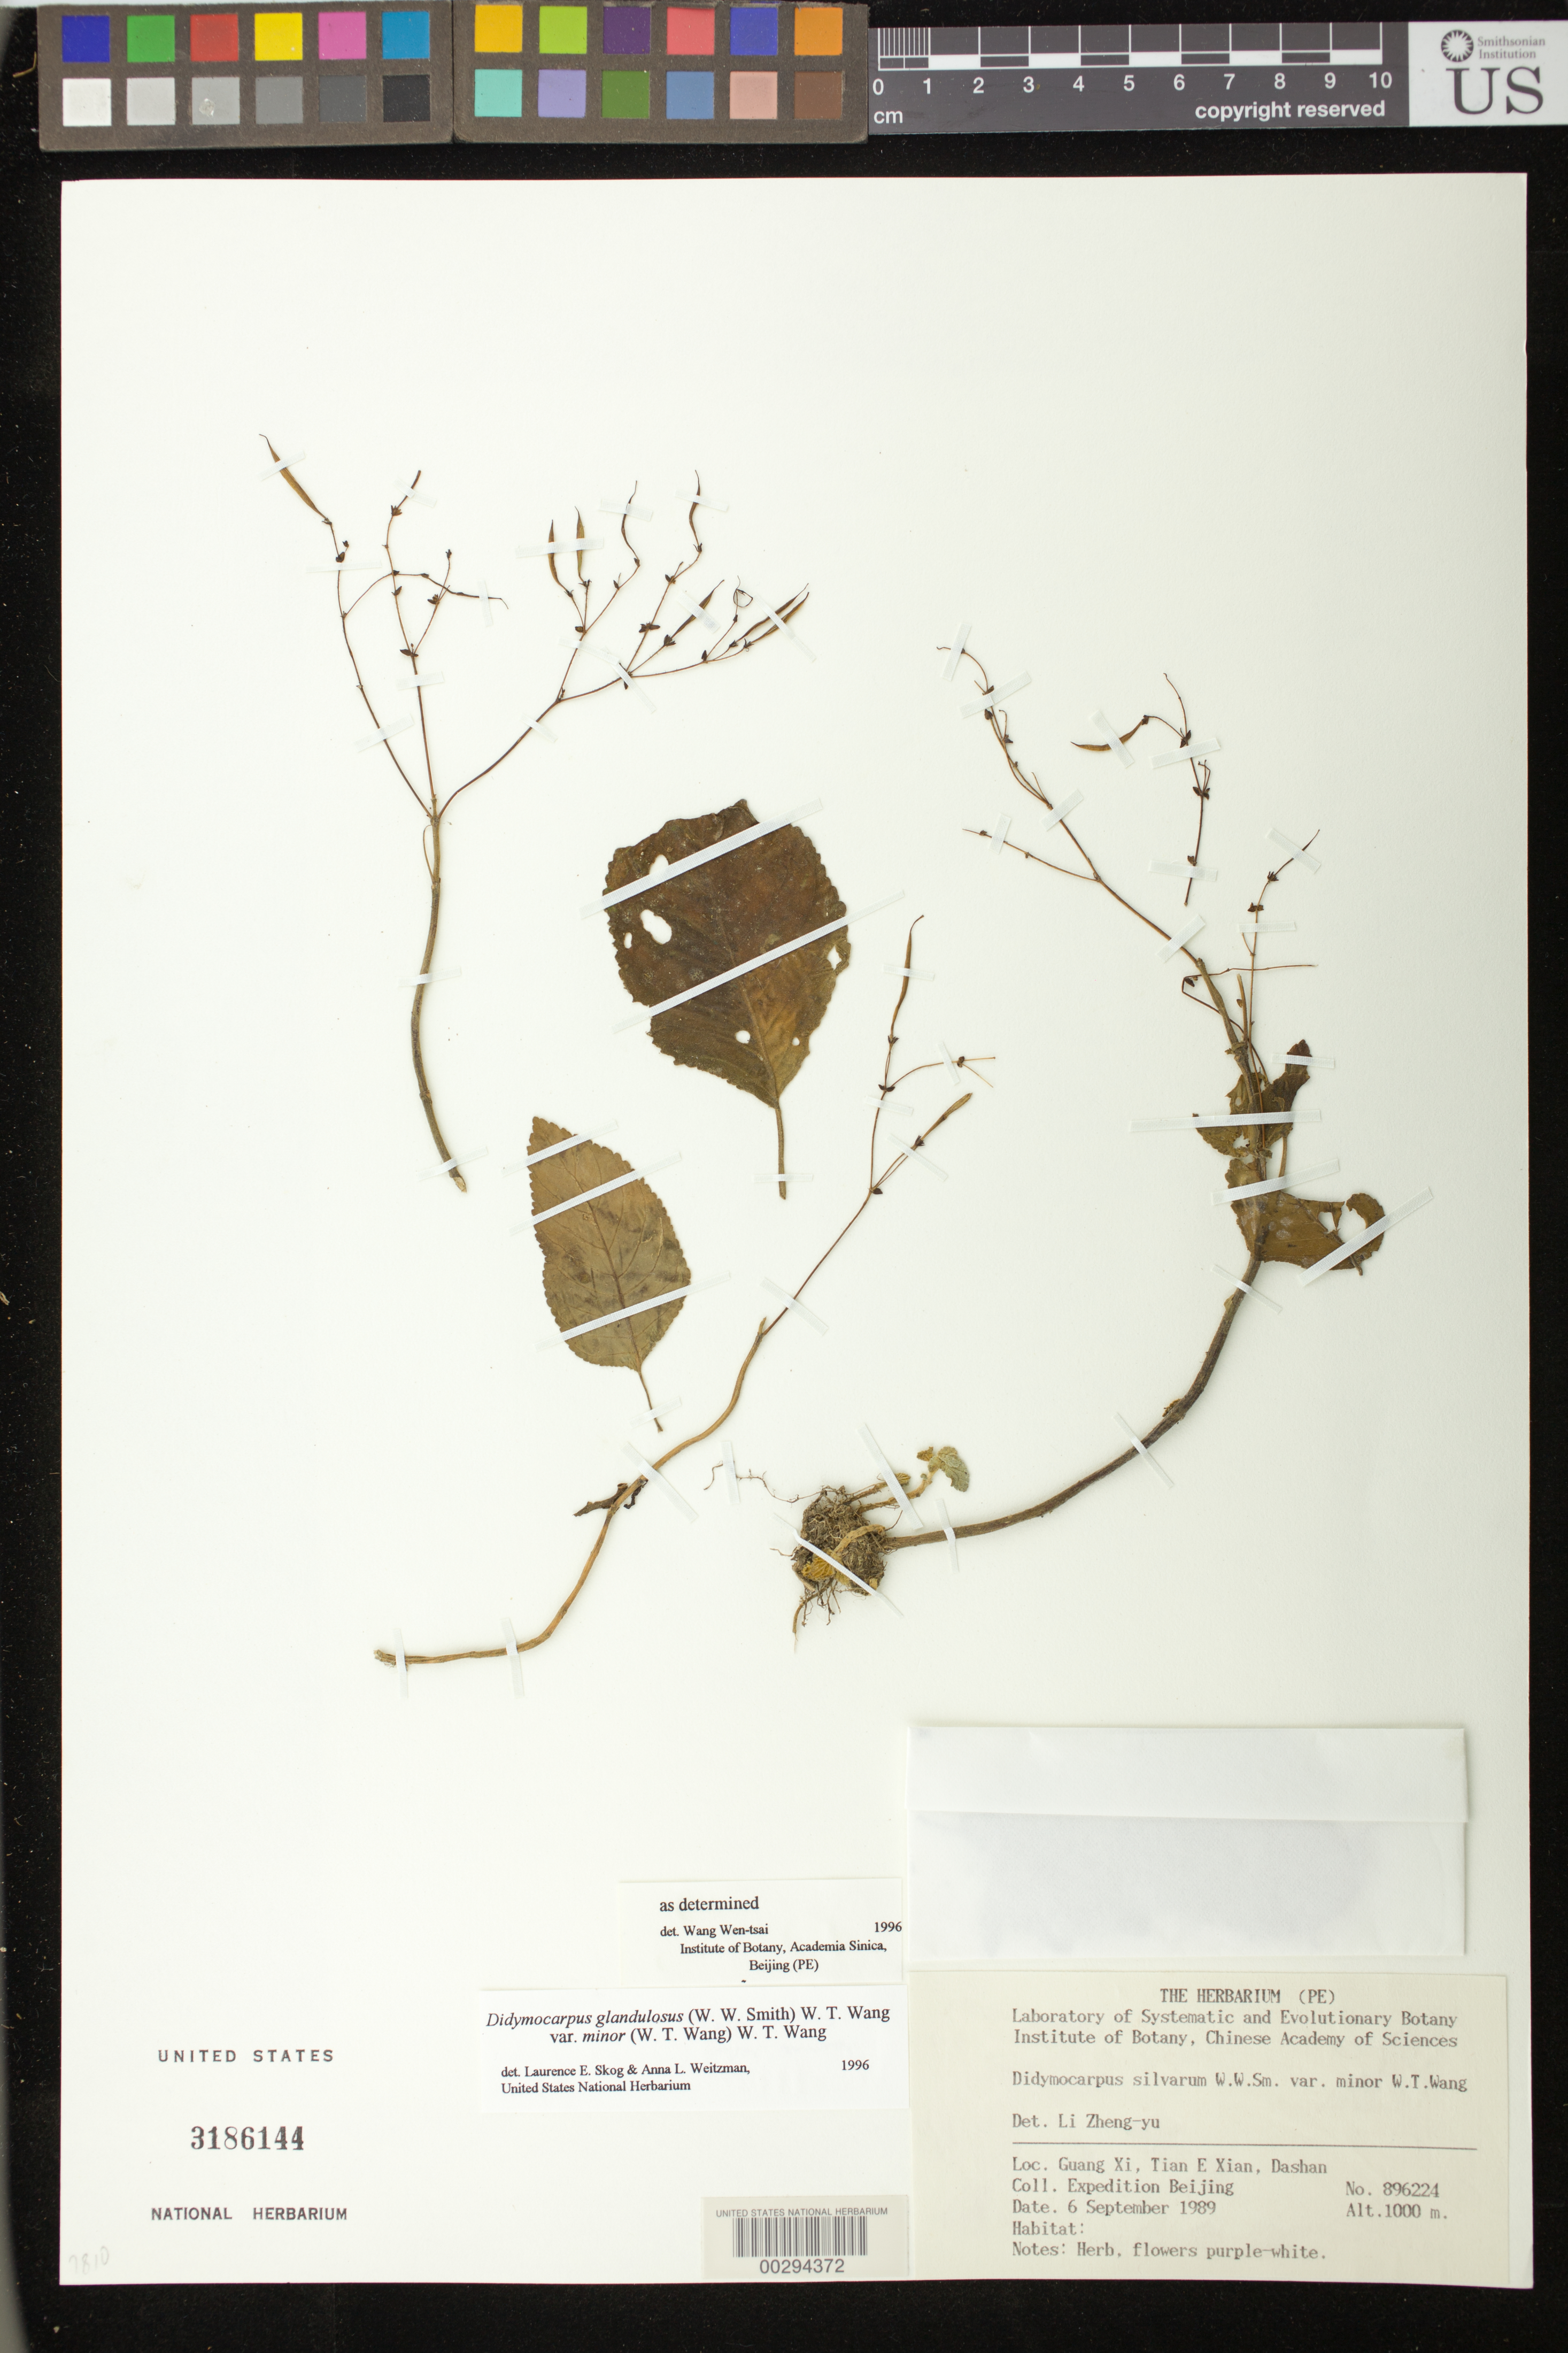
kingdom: Plantae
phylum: Tracheophyta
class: Magnoliopsida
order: Lamiales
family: Gesneriaceae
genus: Didymocarpus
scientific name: Didymocarpus glandulosus var. minor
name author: (W.T. Wang) W.T. Wang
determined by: Zhen-yu, L.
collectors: Expedition Beijing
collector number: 896224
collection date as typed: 06 Sep 1989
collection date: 1989-09-06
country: China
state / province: Guangxi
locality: Guang xi, tian e xian, dashan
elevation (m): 1000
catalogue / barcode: US 3186144